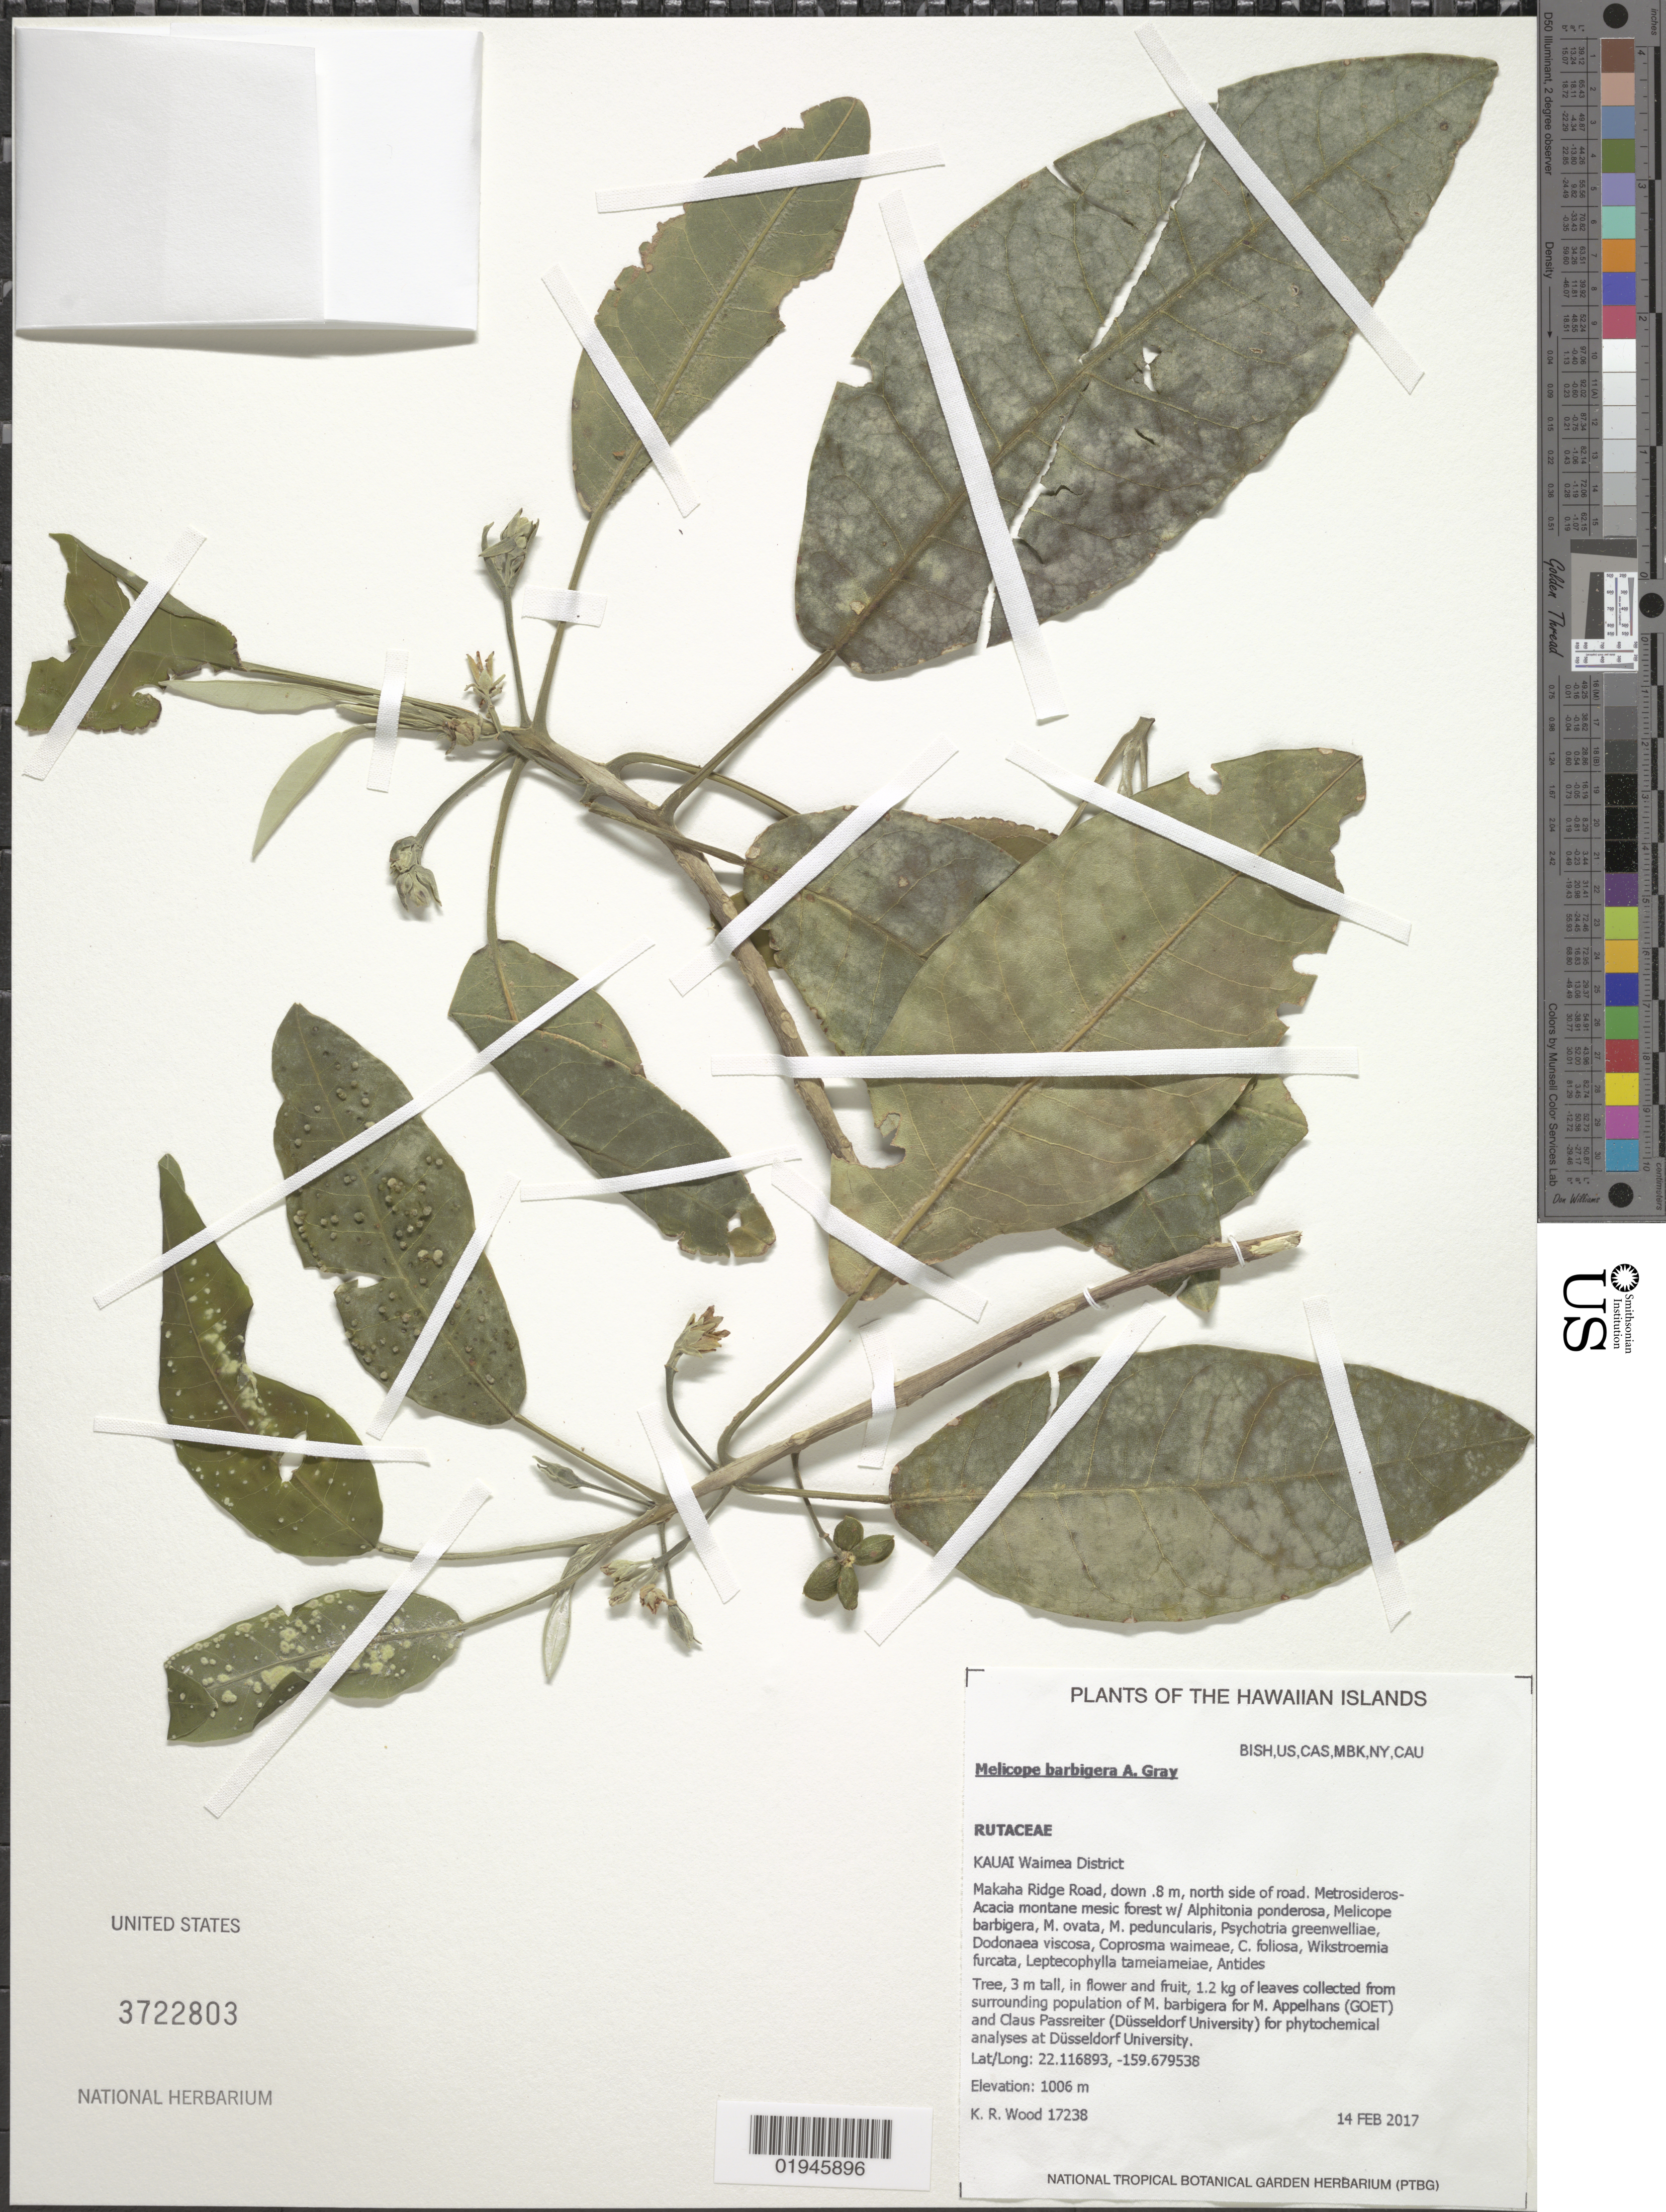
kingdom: Plantae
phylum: Tracheophyta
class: Magnoliopsida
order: Sapindales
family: Rutaceae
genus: Melicope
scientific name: Melicope barbigera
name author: A. Gray in Wilkes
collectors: K. R. Wood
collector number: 17238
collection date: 2017-02-14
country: United States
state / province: Hawaii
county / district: Kauai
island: Kaua'i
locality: Waimea District, Makaha Ridge Road, down 0.8 m, south side of road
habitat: Montane mesic forest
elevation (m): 1006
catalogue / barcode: US 3722803